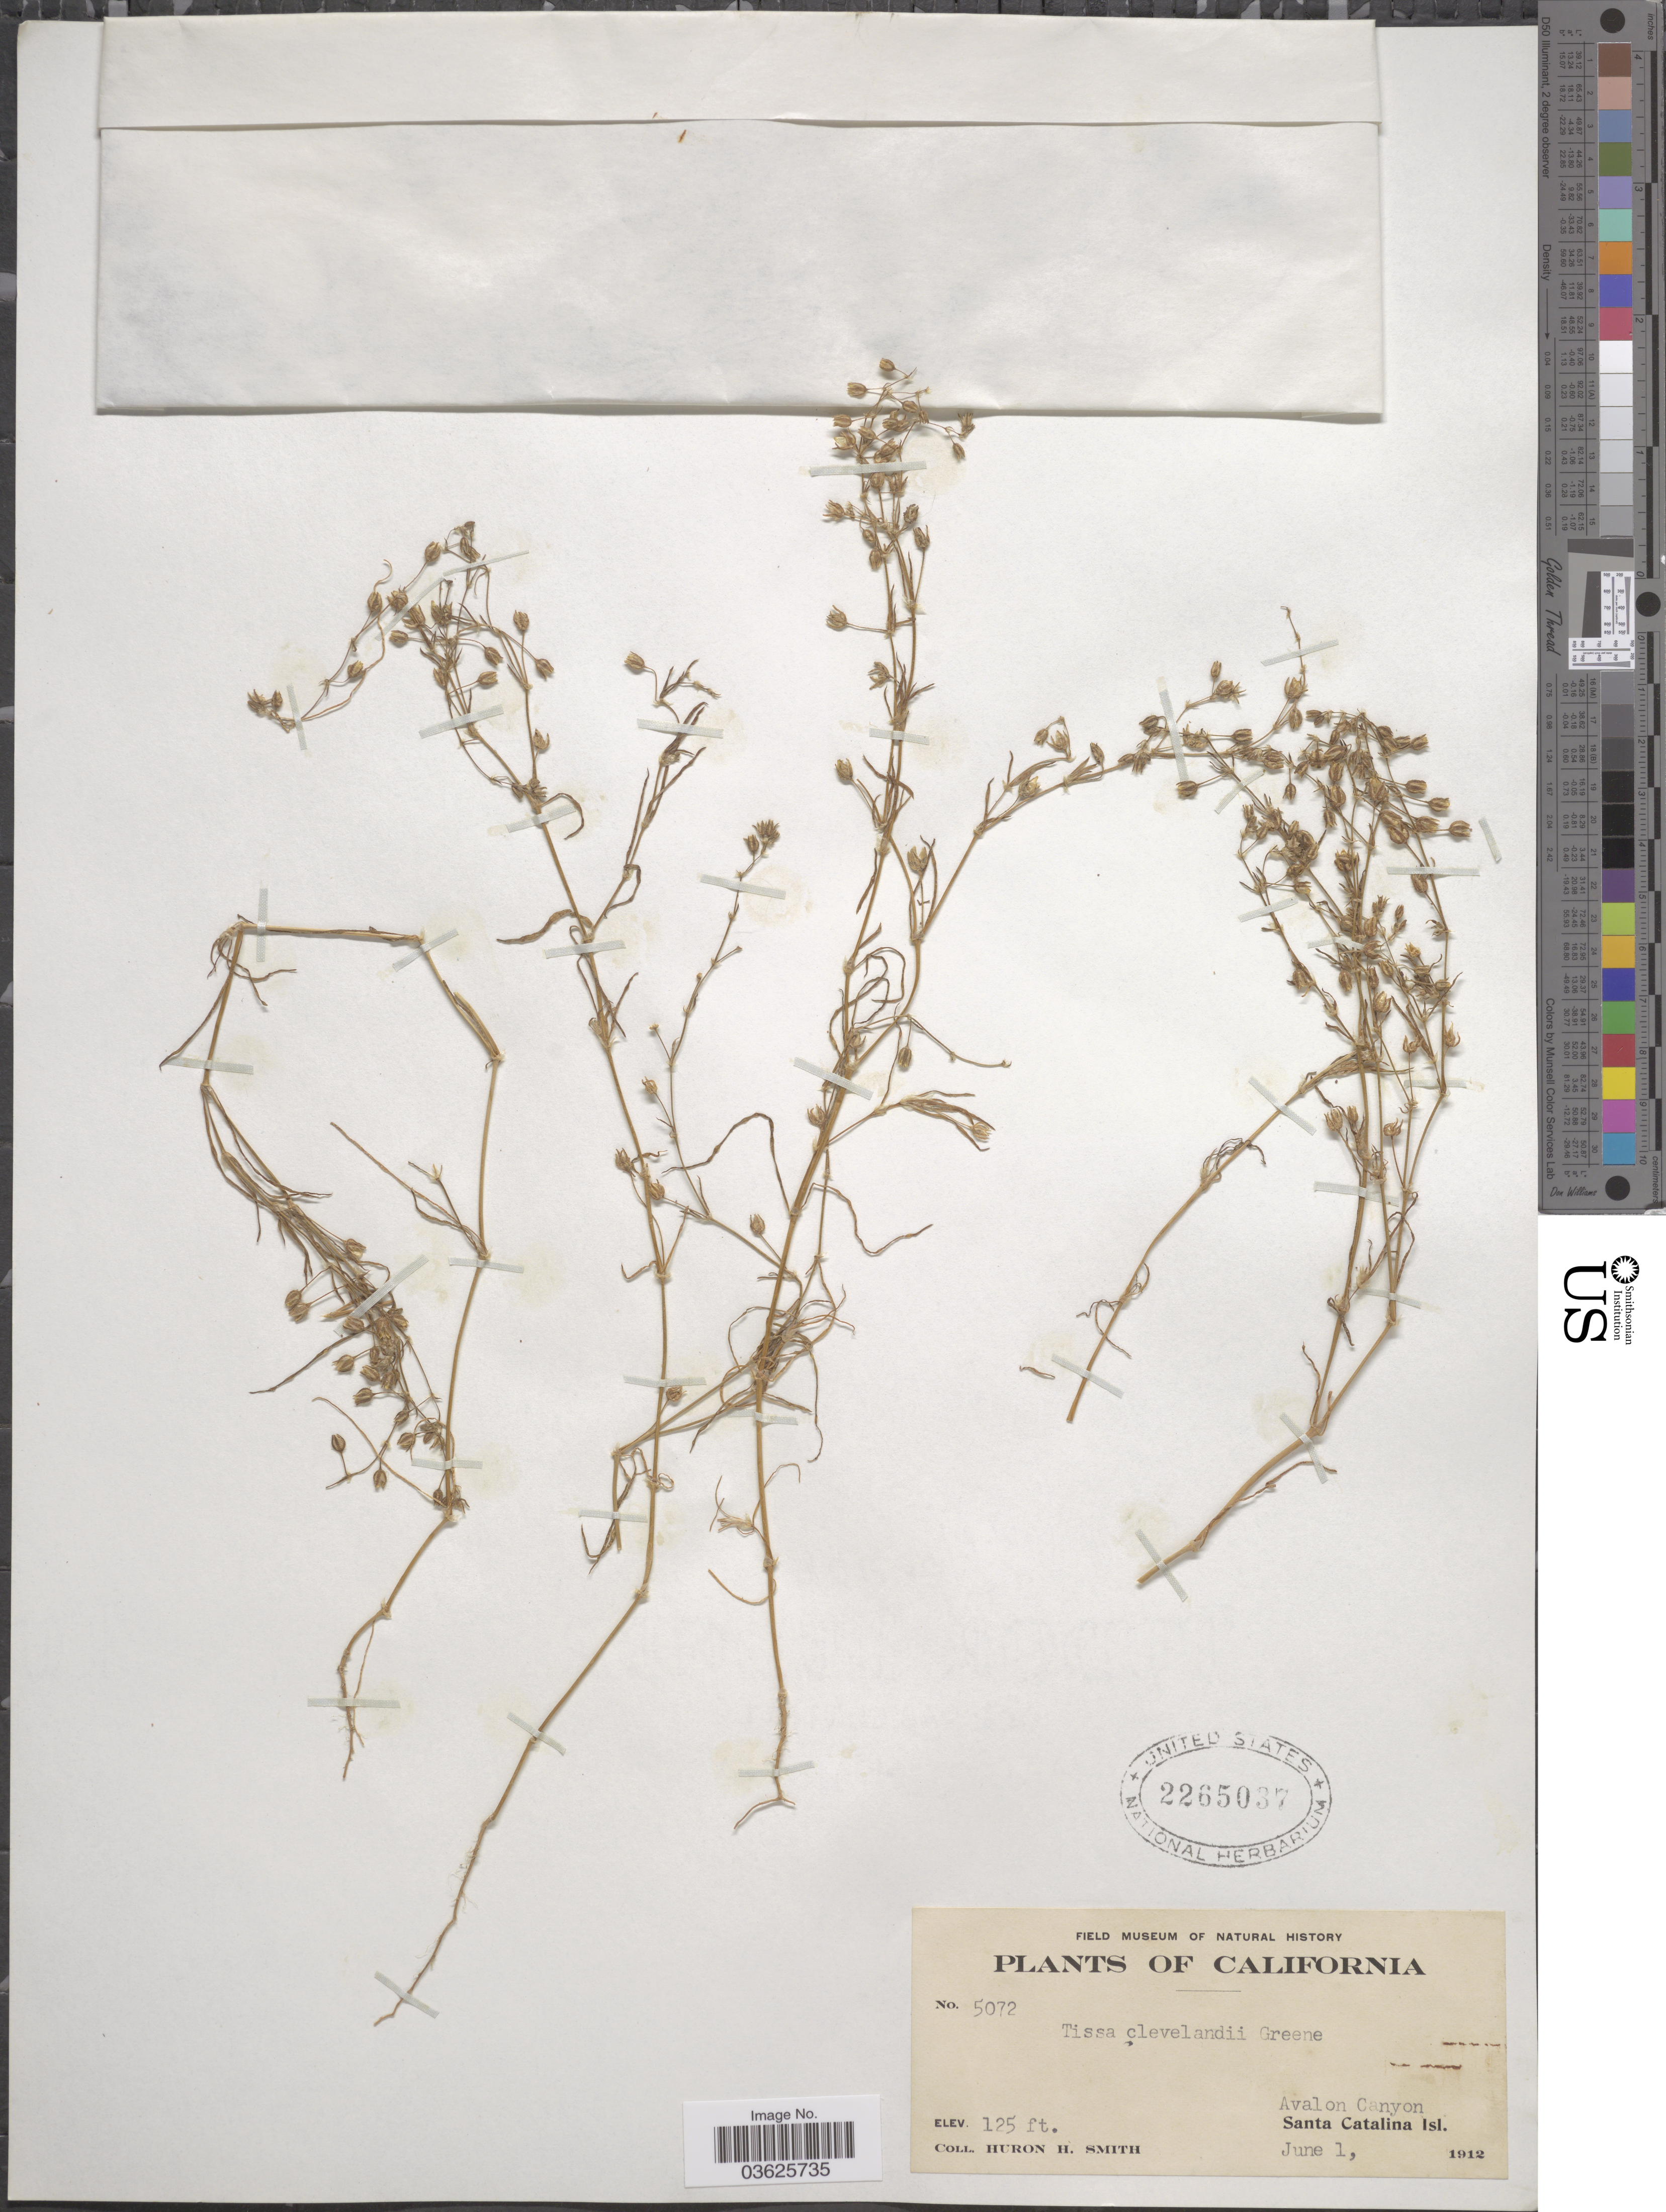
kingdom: Plantae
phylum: Tracheophyta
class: Magnoliopsida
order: Caryophyllales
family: Caryophyllaceae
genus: Spergularia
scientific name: Spergularia villosa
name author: (Pers.) Cambess.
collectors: Huron H. Smith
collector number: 5072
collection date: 1912-06-01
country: United States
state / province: California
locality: Avalon Canyon, Santa Catalina Isl.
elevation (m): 38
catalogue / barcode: US 2265037